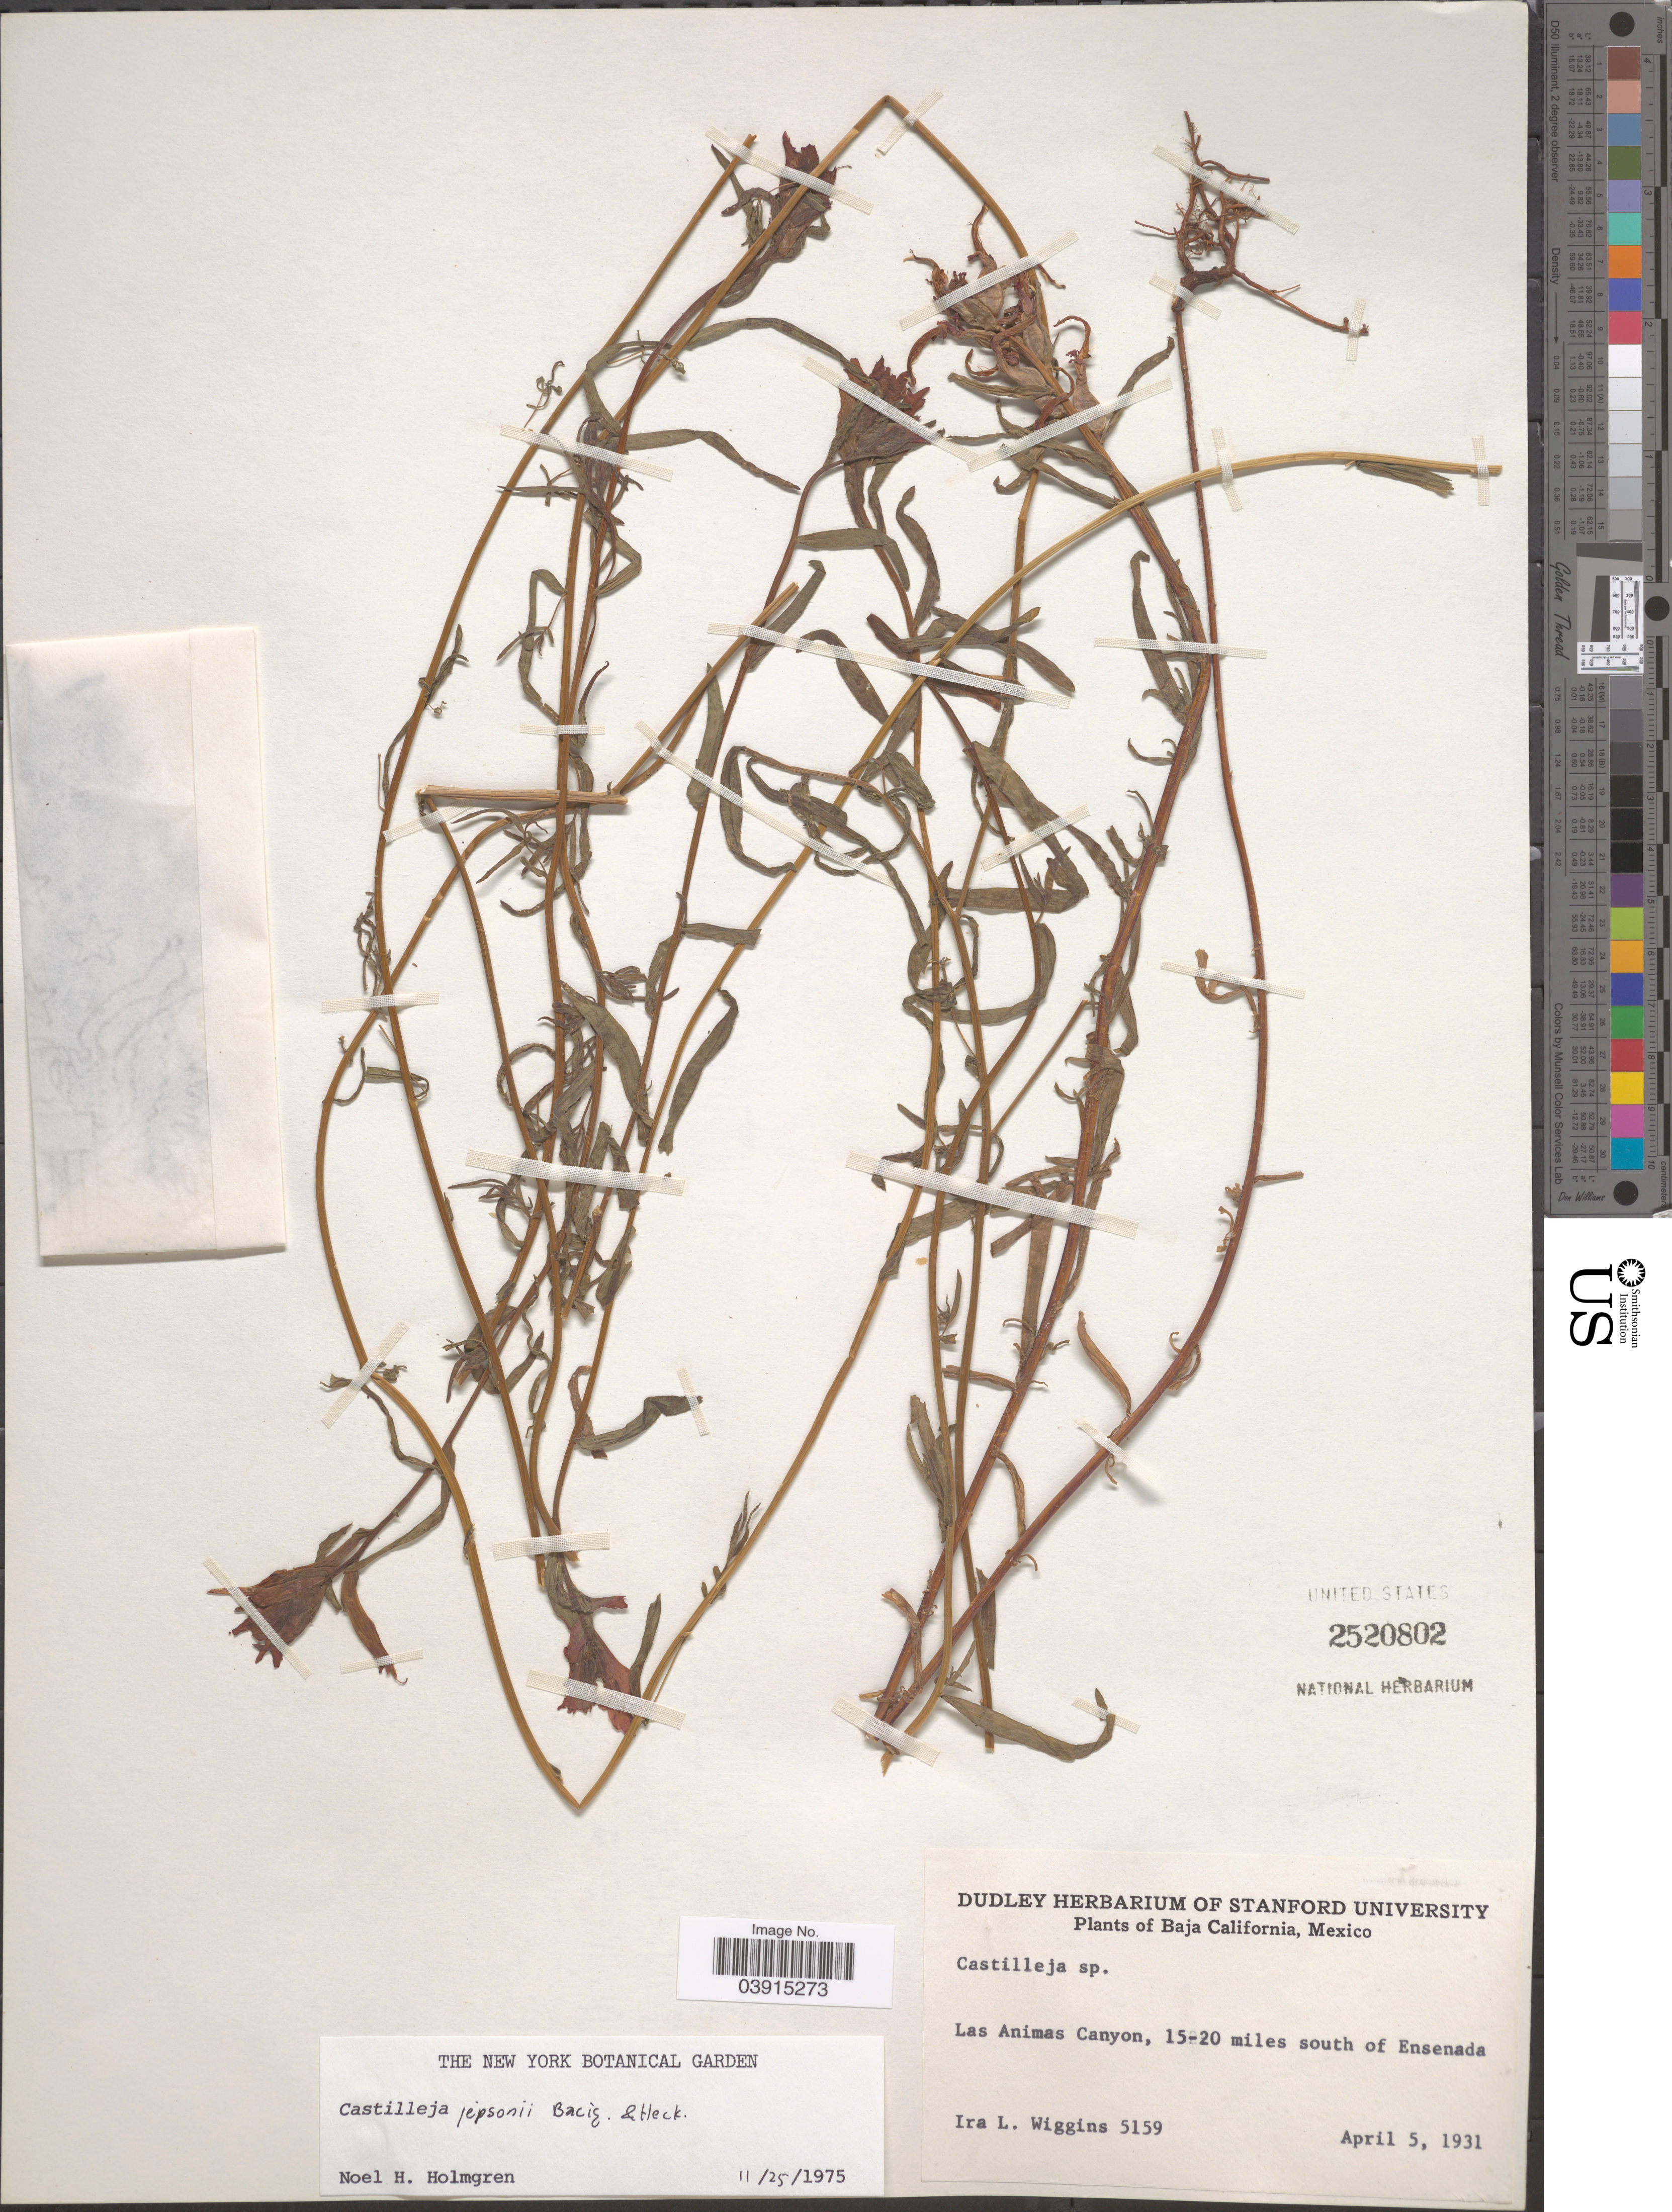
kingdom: Plantae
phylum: Tracheophyta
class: Magnoliopsida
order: Lamiales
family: Orobanchaceae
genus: Castilleja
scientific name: Castilleja jepsonii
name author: Bacig. & Heckard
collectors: I. L. Wiggins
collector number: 5159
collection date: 1931-04-05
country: Mexico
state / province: Baja California Norte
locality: Las Animas Canyon, 15-20 miles south of Ensenada.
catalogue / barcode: US 2520802